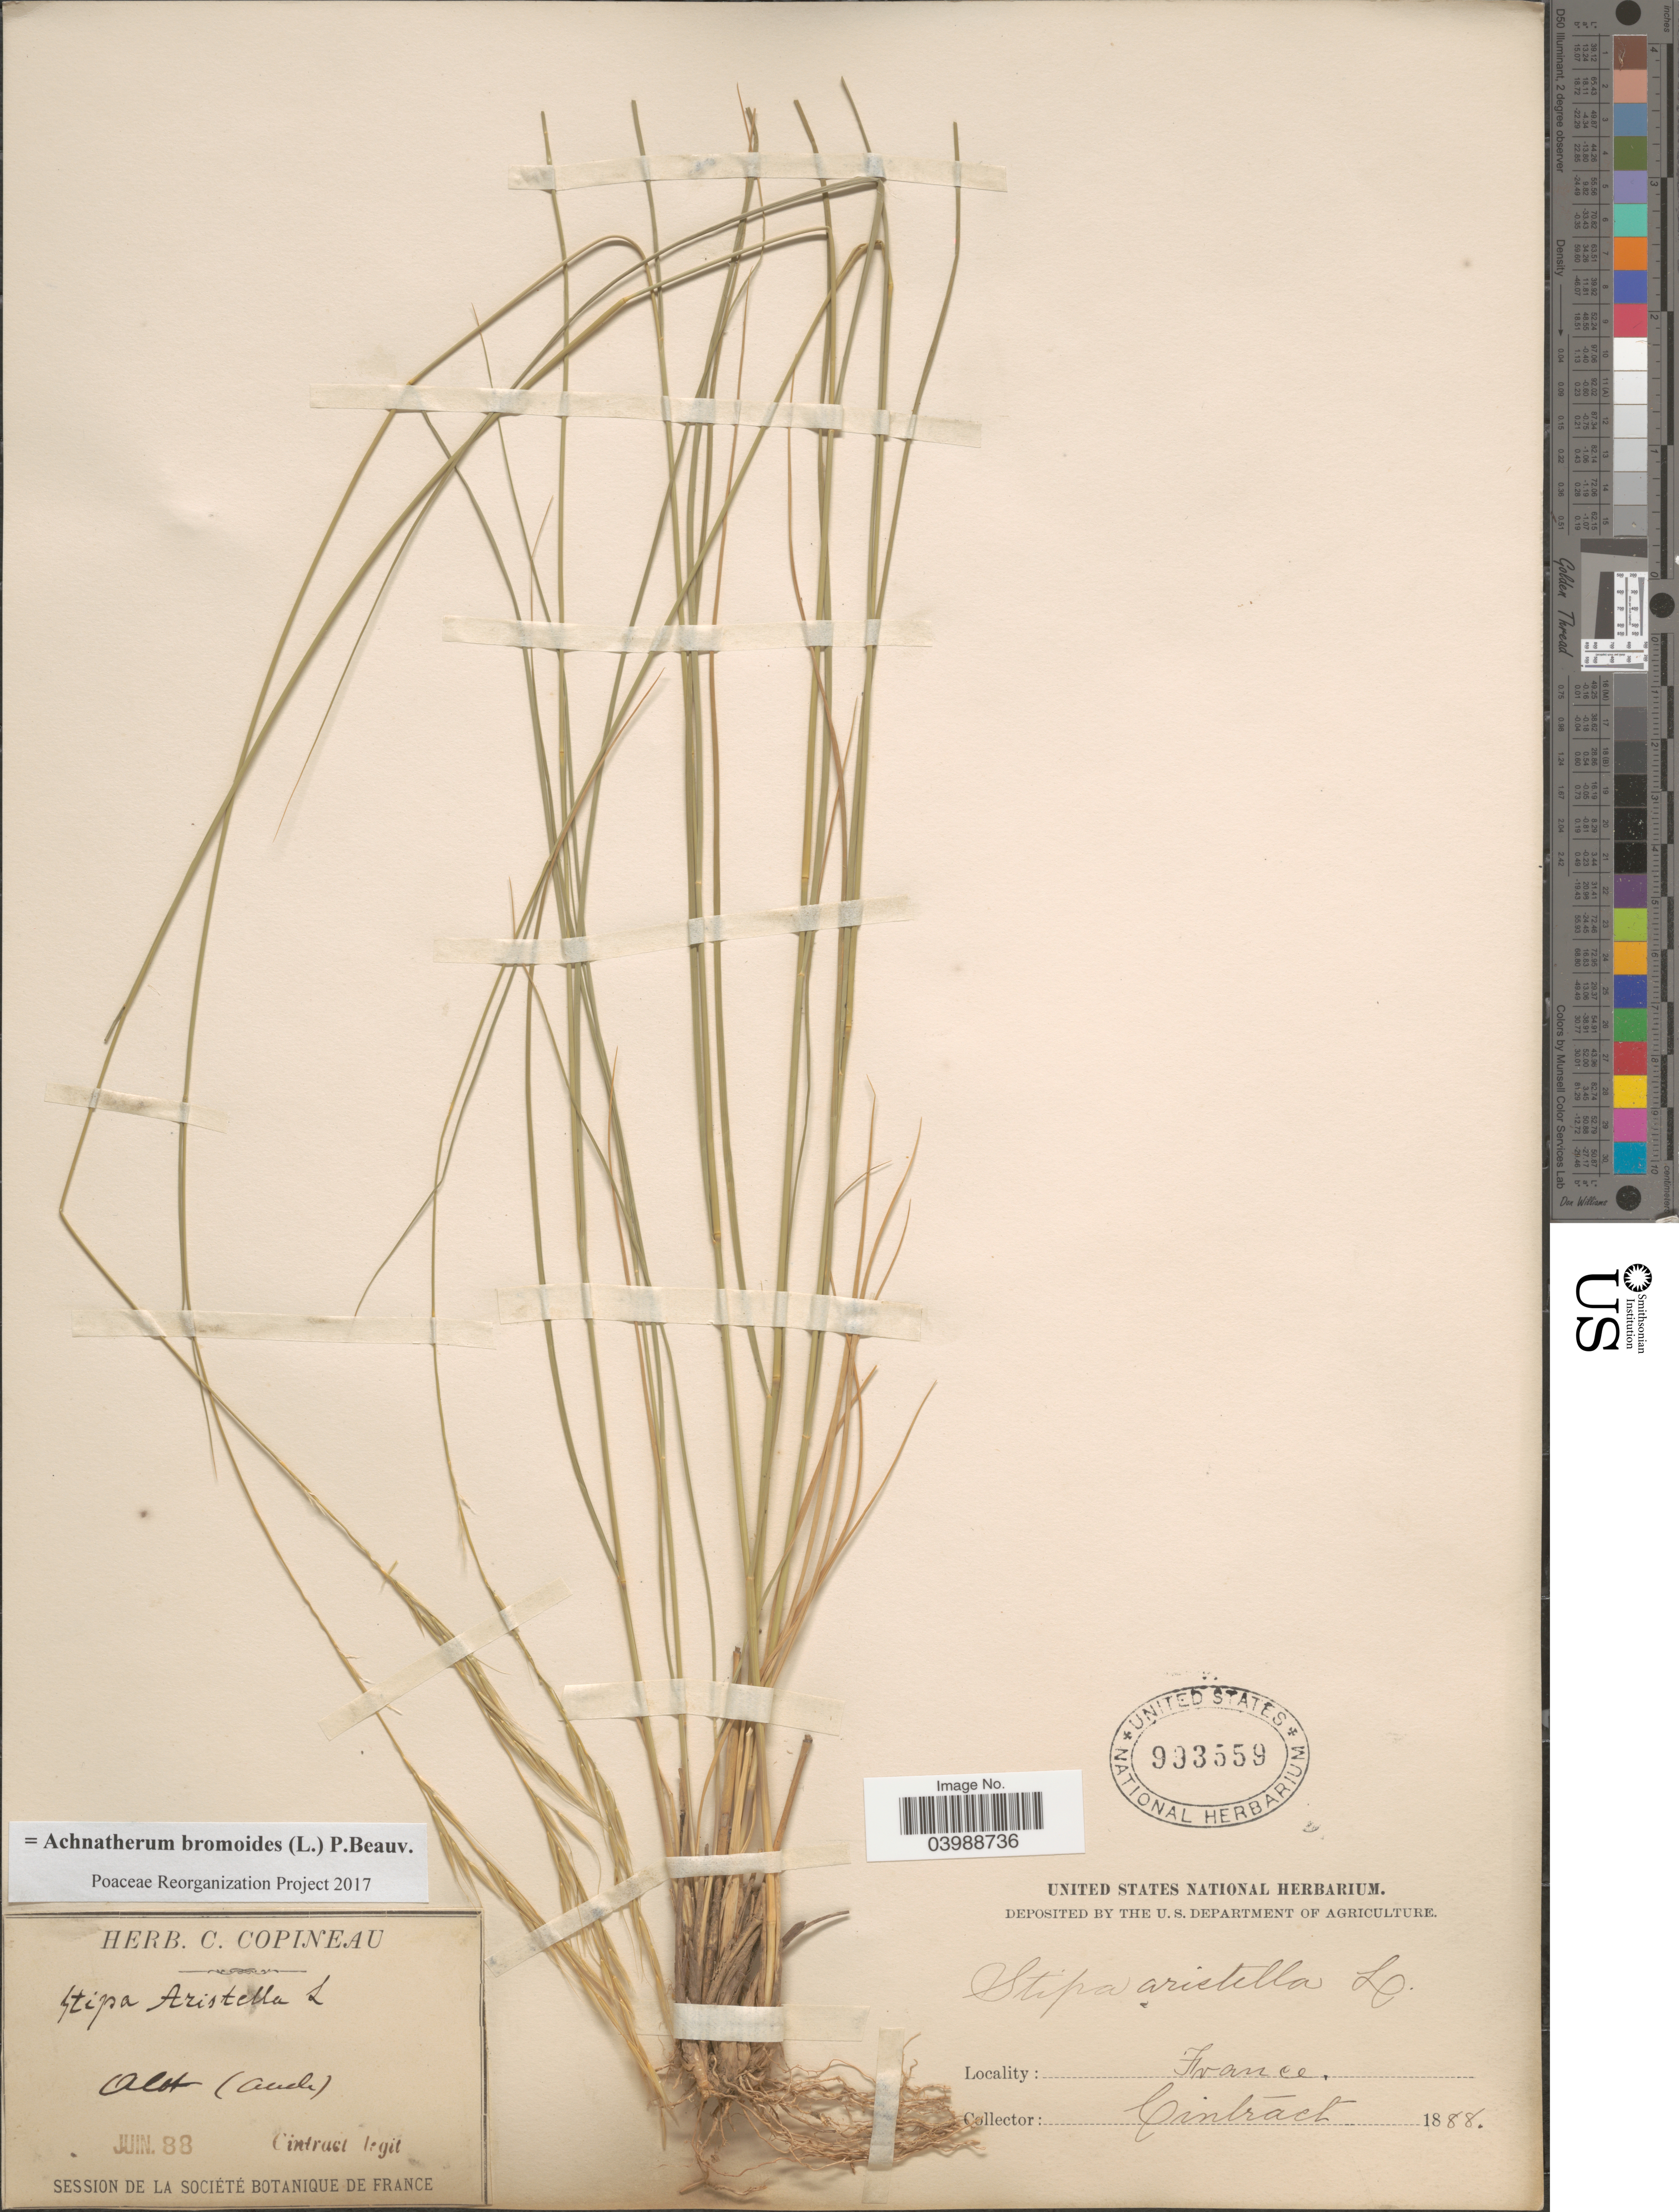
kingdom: Plantae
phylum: Tracheophyta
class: Liliopsida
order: Poales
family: Poaceae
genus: Achnatherum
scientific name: Achnatherum bromoides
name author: (L.) P. Beauv.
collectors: Cintract, --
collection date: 1888-06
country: France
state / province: Occitanie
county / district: Aude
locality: Alet (Aude).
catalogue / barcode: US 993559